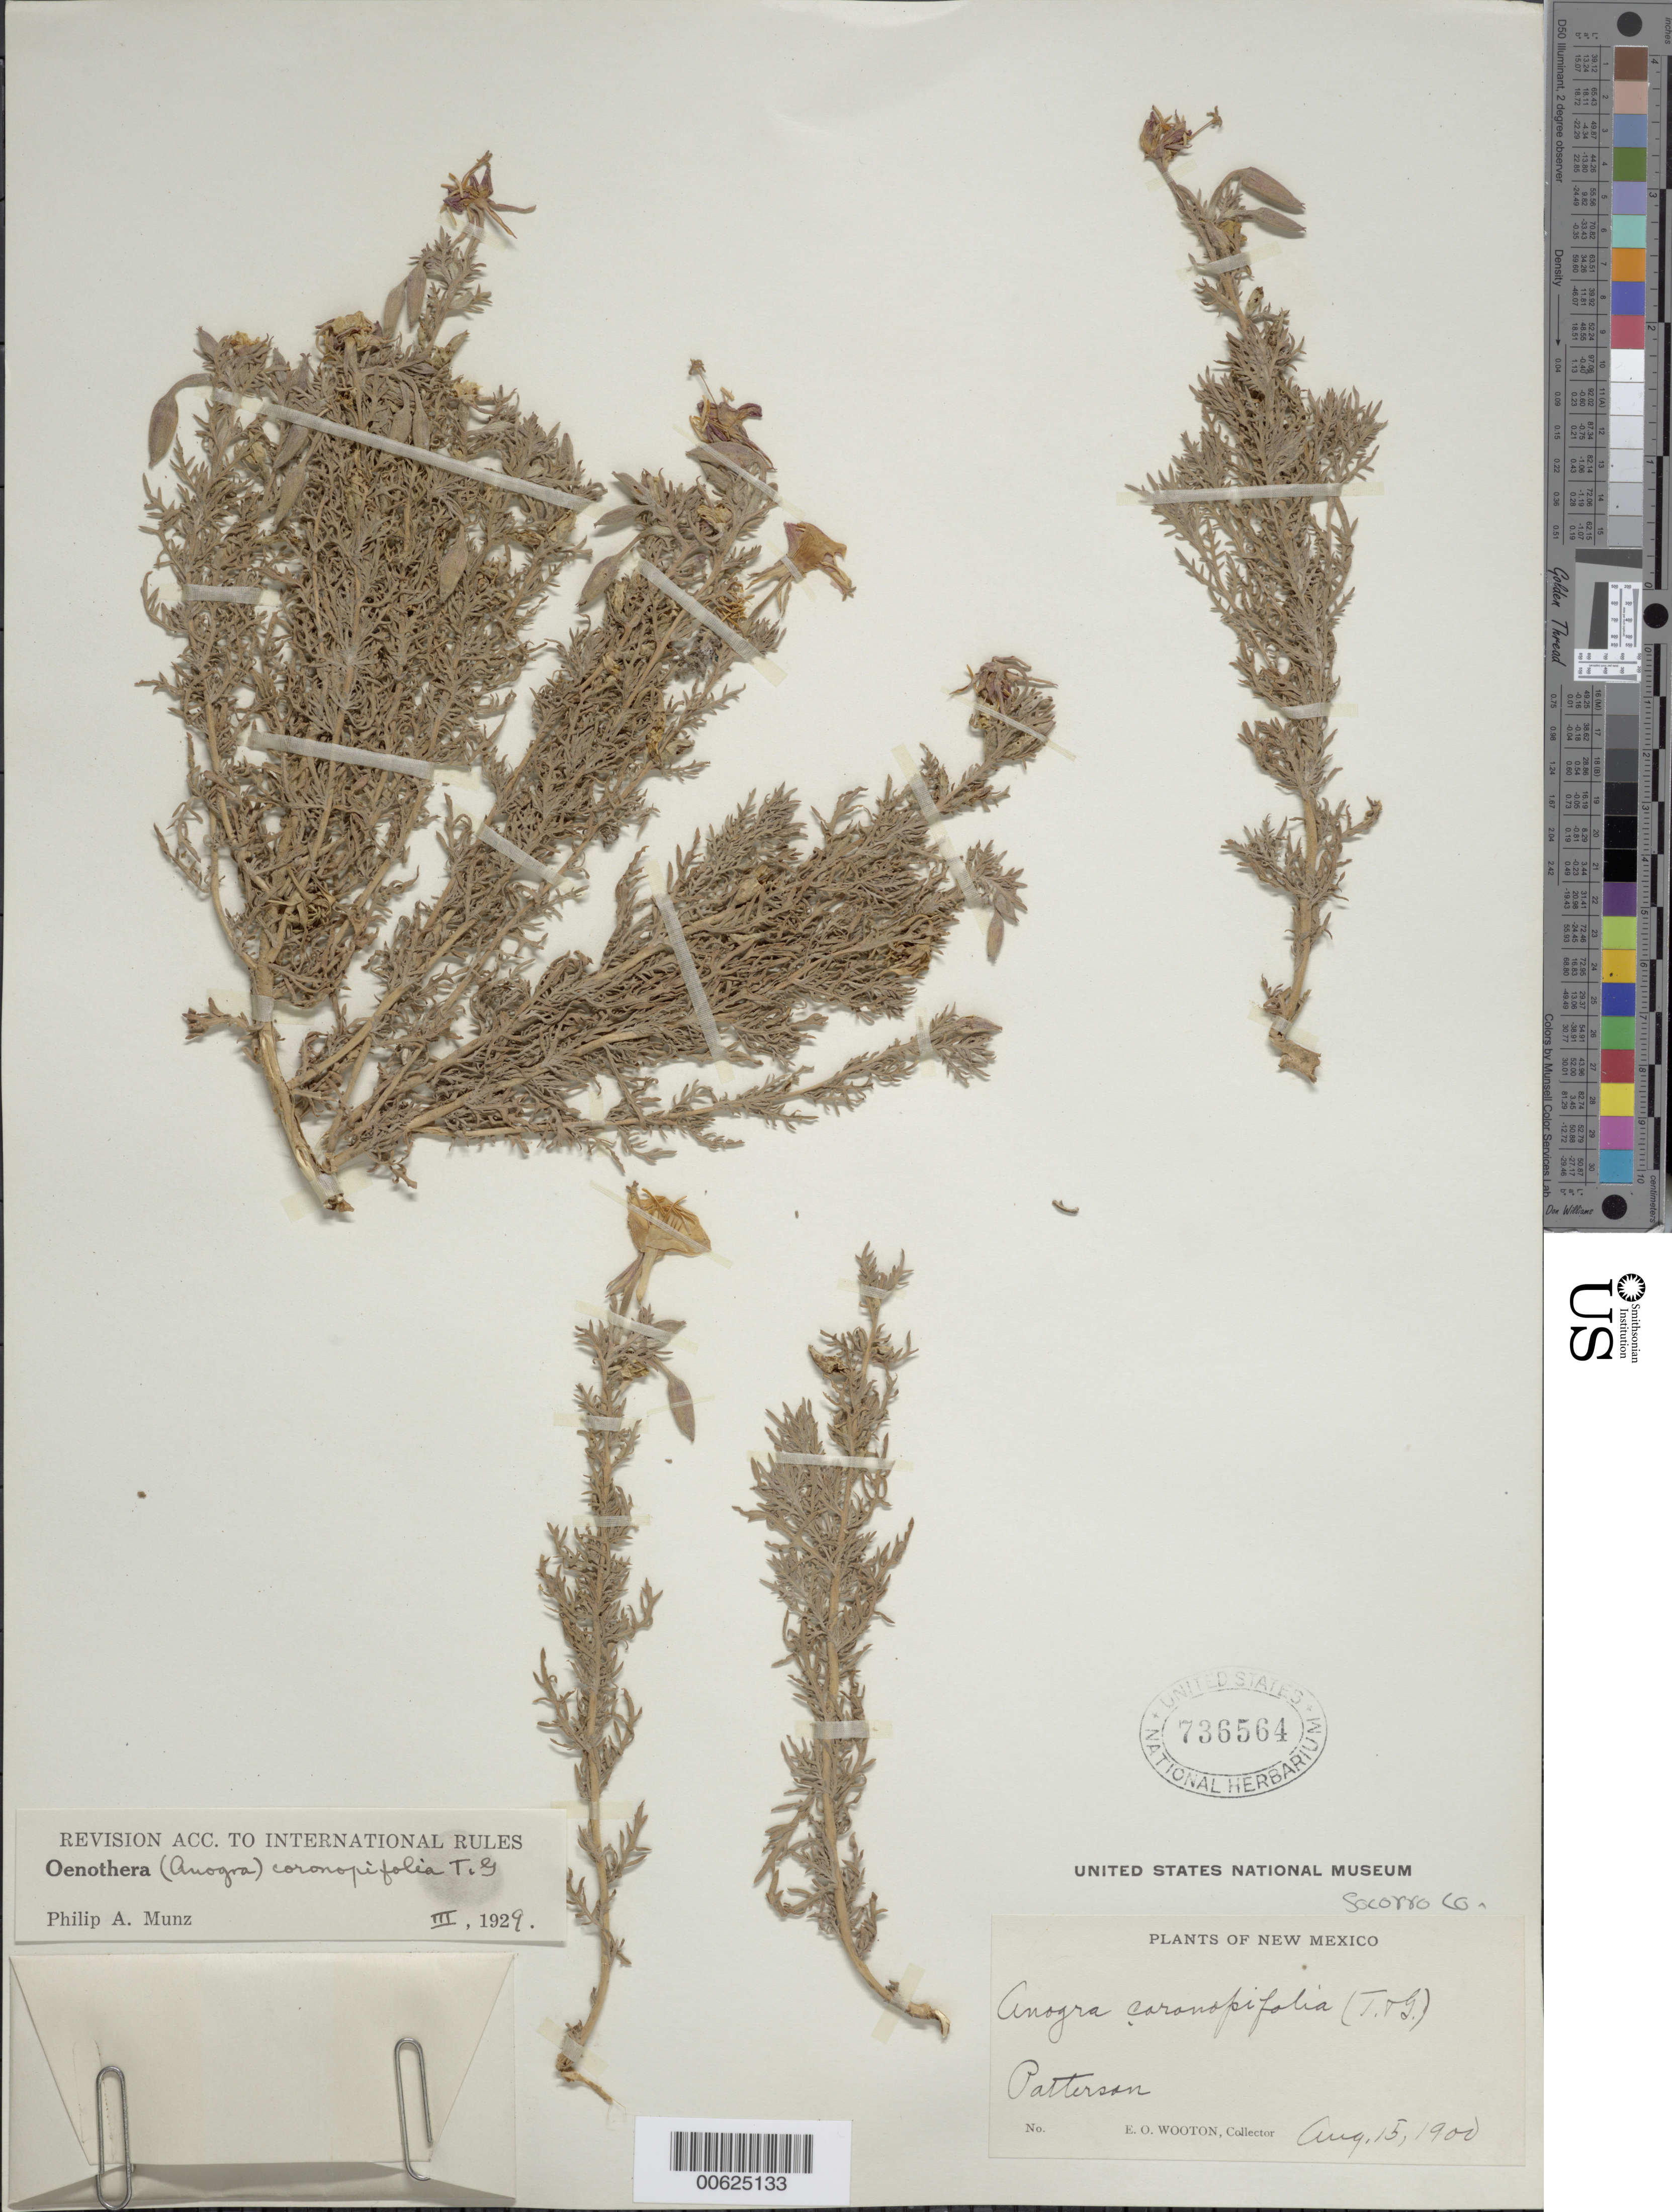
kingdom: Plantae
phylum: Tracheophyta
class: Magnoliopsida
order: Myrtales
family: Onagraceae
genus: Oenothera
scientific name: Oenothera coronopifolia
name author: Torr. & A. Gray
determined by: Munz, Philip A.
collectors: E. O. Wooton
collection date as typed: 15 Aug 1900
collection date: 1900-08-15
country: United States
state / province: New Mexico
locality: Patterson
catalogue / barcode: US 736564